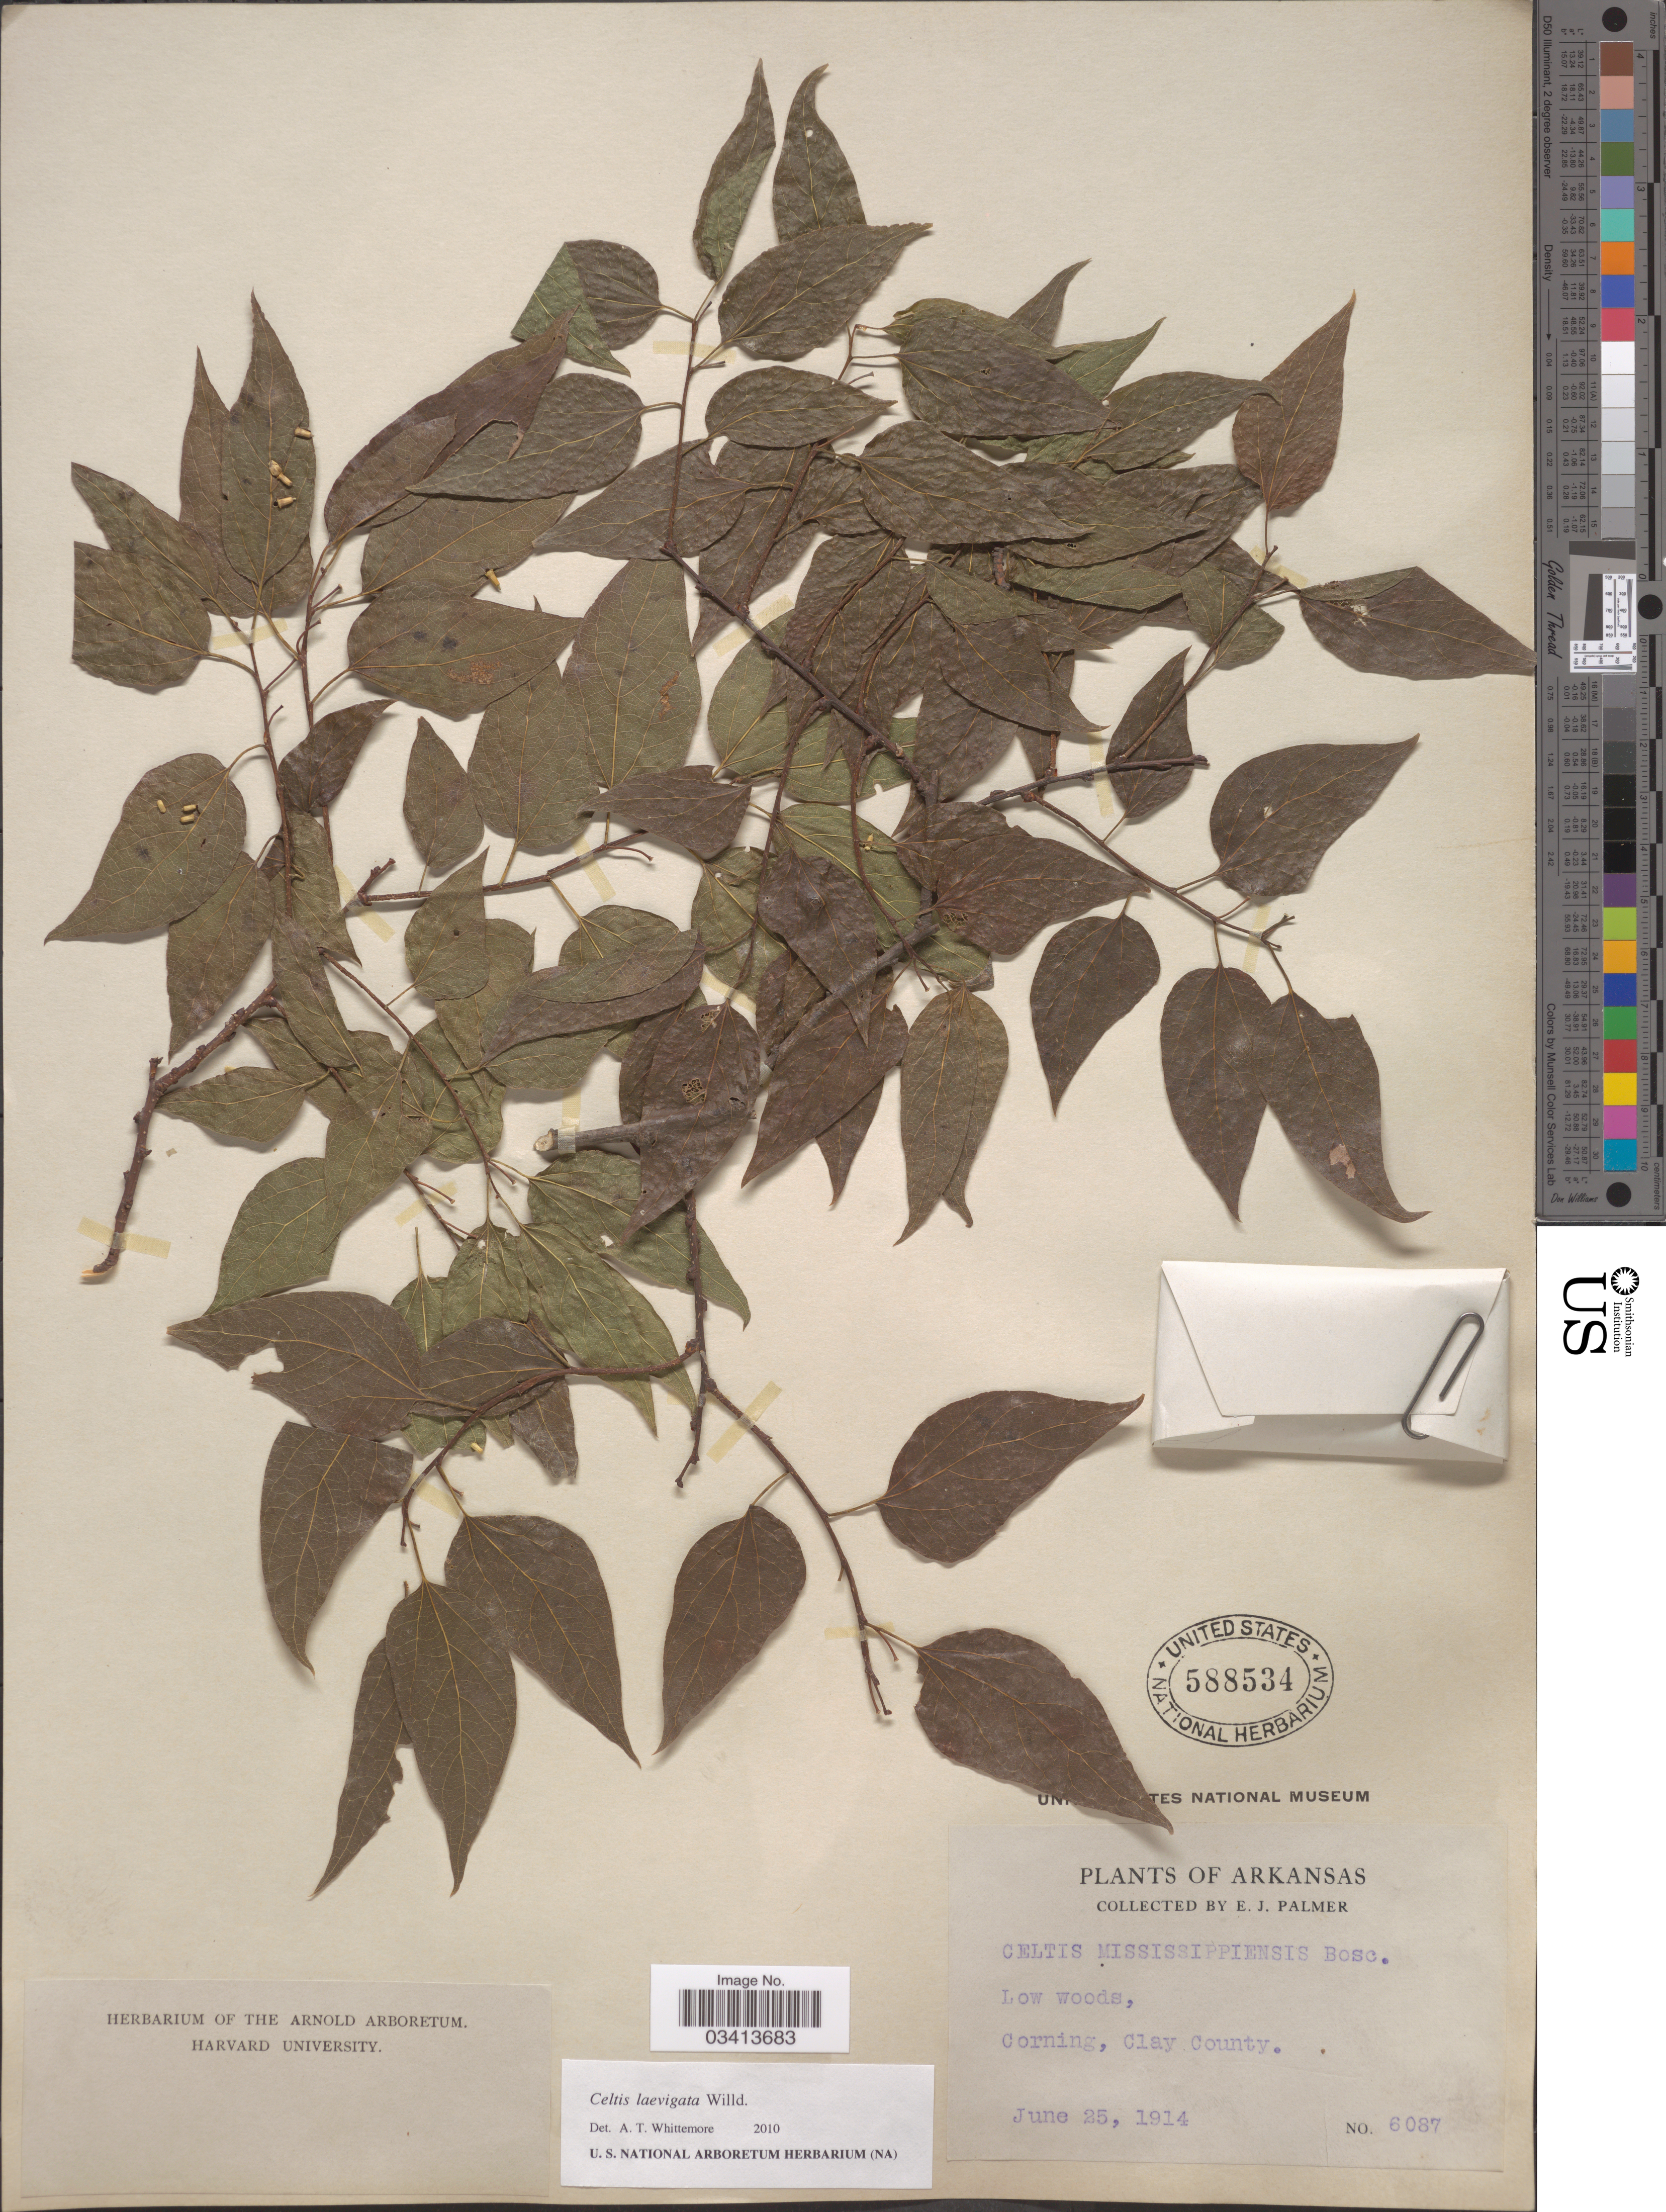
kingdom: Plantae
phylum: Tracheophyta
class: Magnoliopsida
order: Rosales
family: Cannabaceae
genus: Celtis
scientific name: Celtis laevigata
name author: Willd.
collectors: E. J. Palmer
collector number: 6087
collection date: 1914-06-25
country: United States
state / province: Arkansas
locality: Corning, Clay County.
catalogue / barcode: US 588534